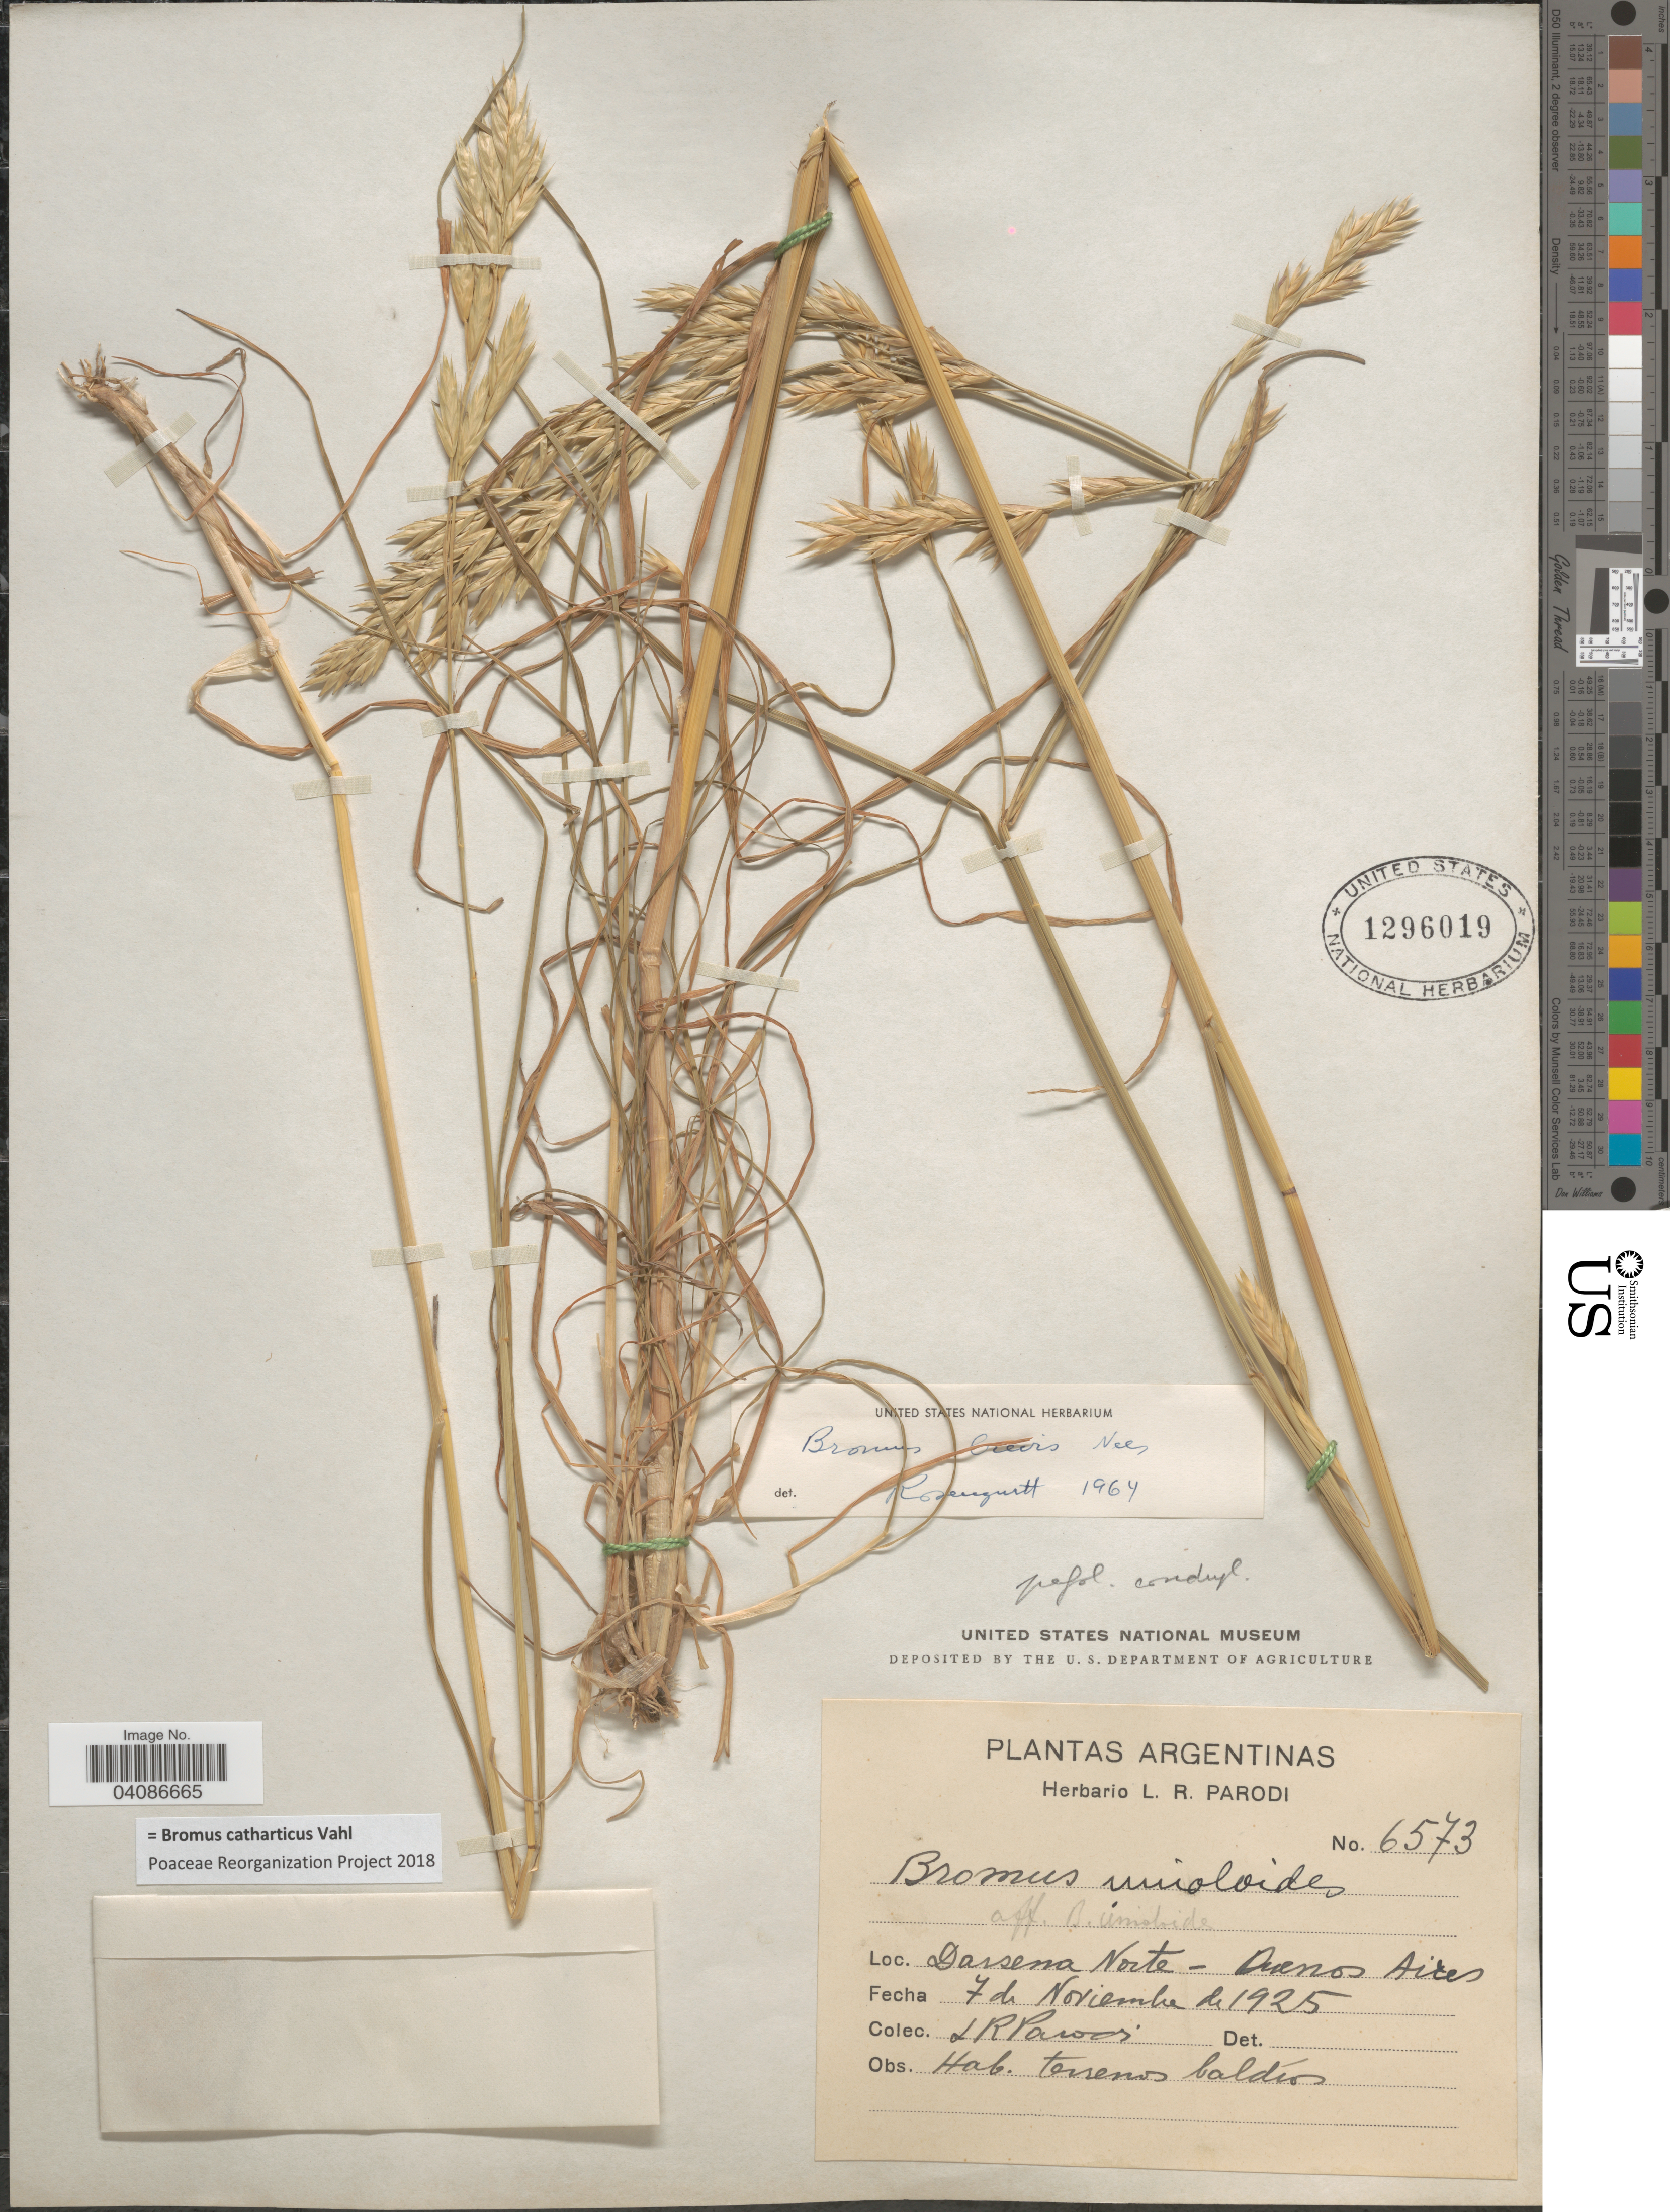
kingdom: Plantae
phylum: Tracheophyta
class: Liliopsida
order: Poales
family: Poaceae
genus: Bromus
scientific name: Bromus catharticus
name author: Vahl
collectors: L. R. Parodi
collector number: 6573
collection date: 1925-11-07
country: Argentina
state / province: Buenos Aires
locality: Darsena Norte.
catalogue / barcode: US 1296019